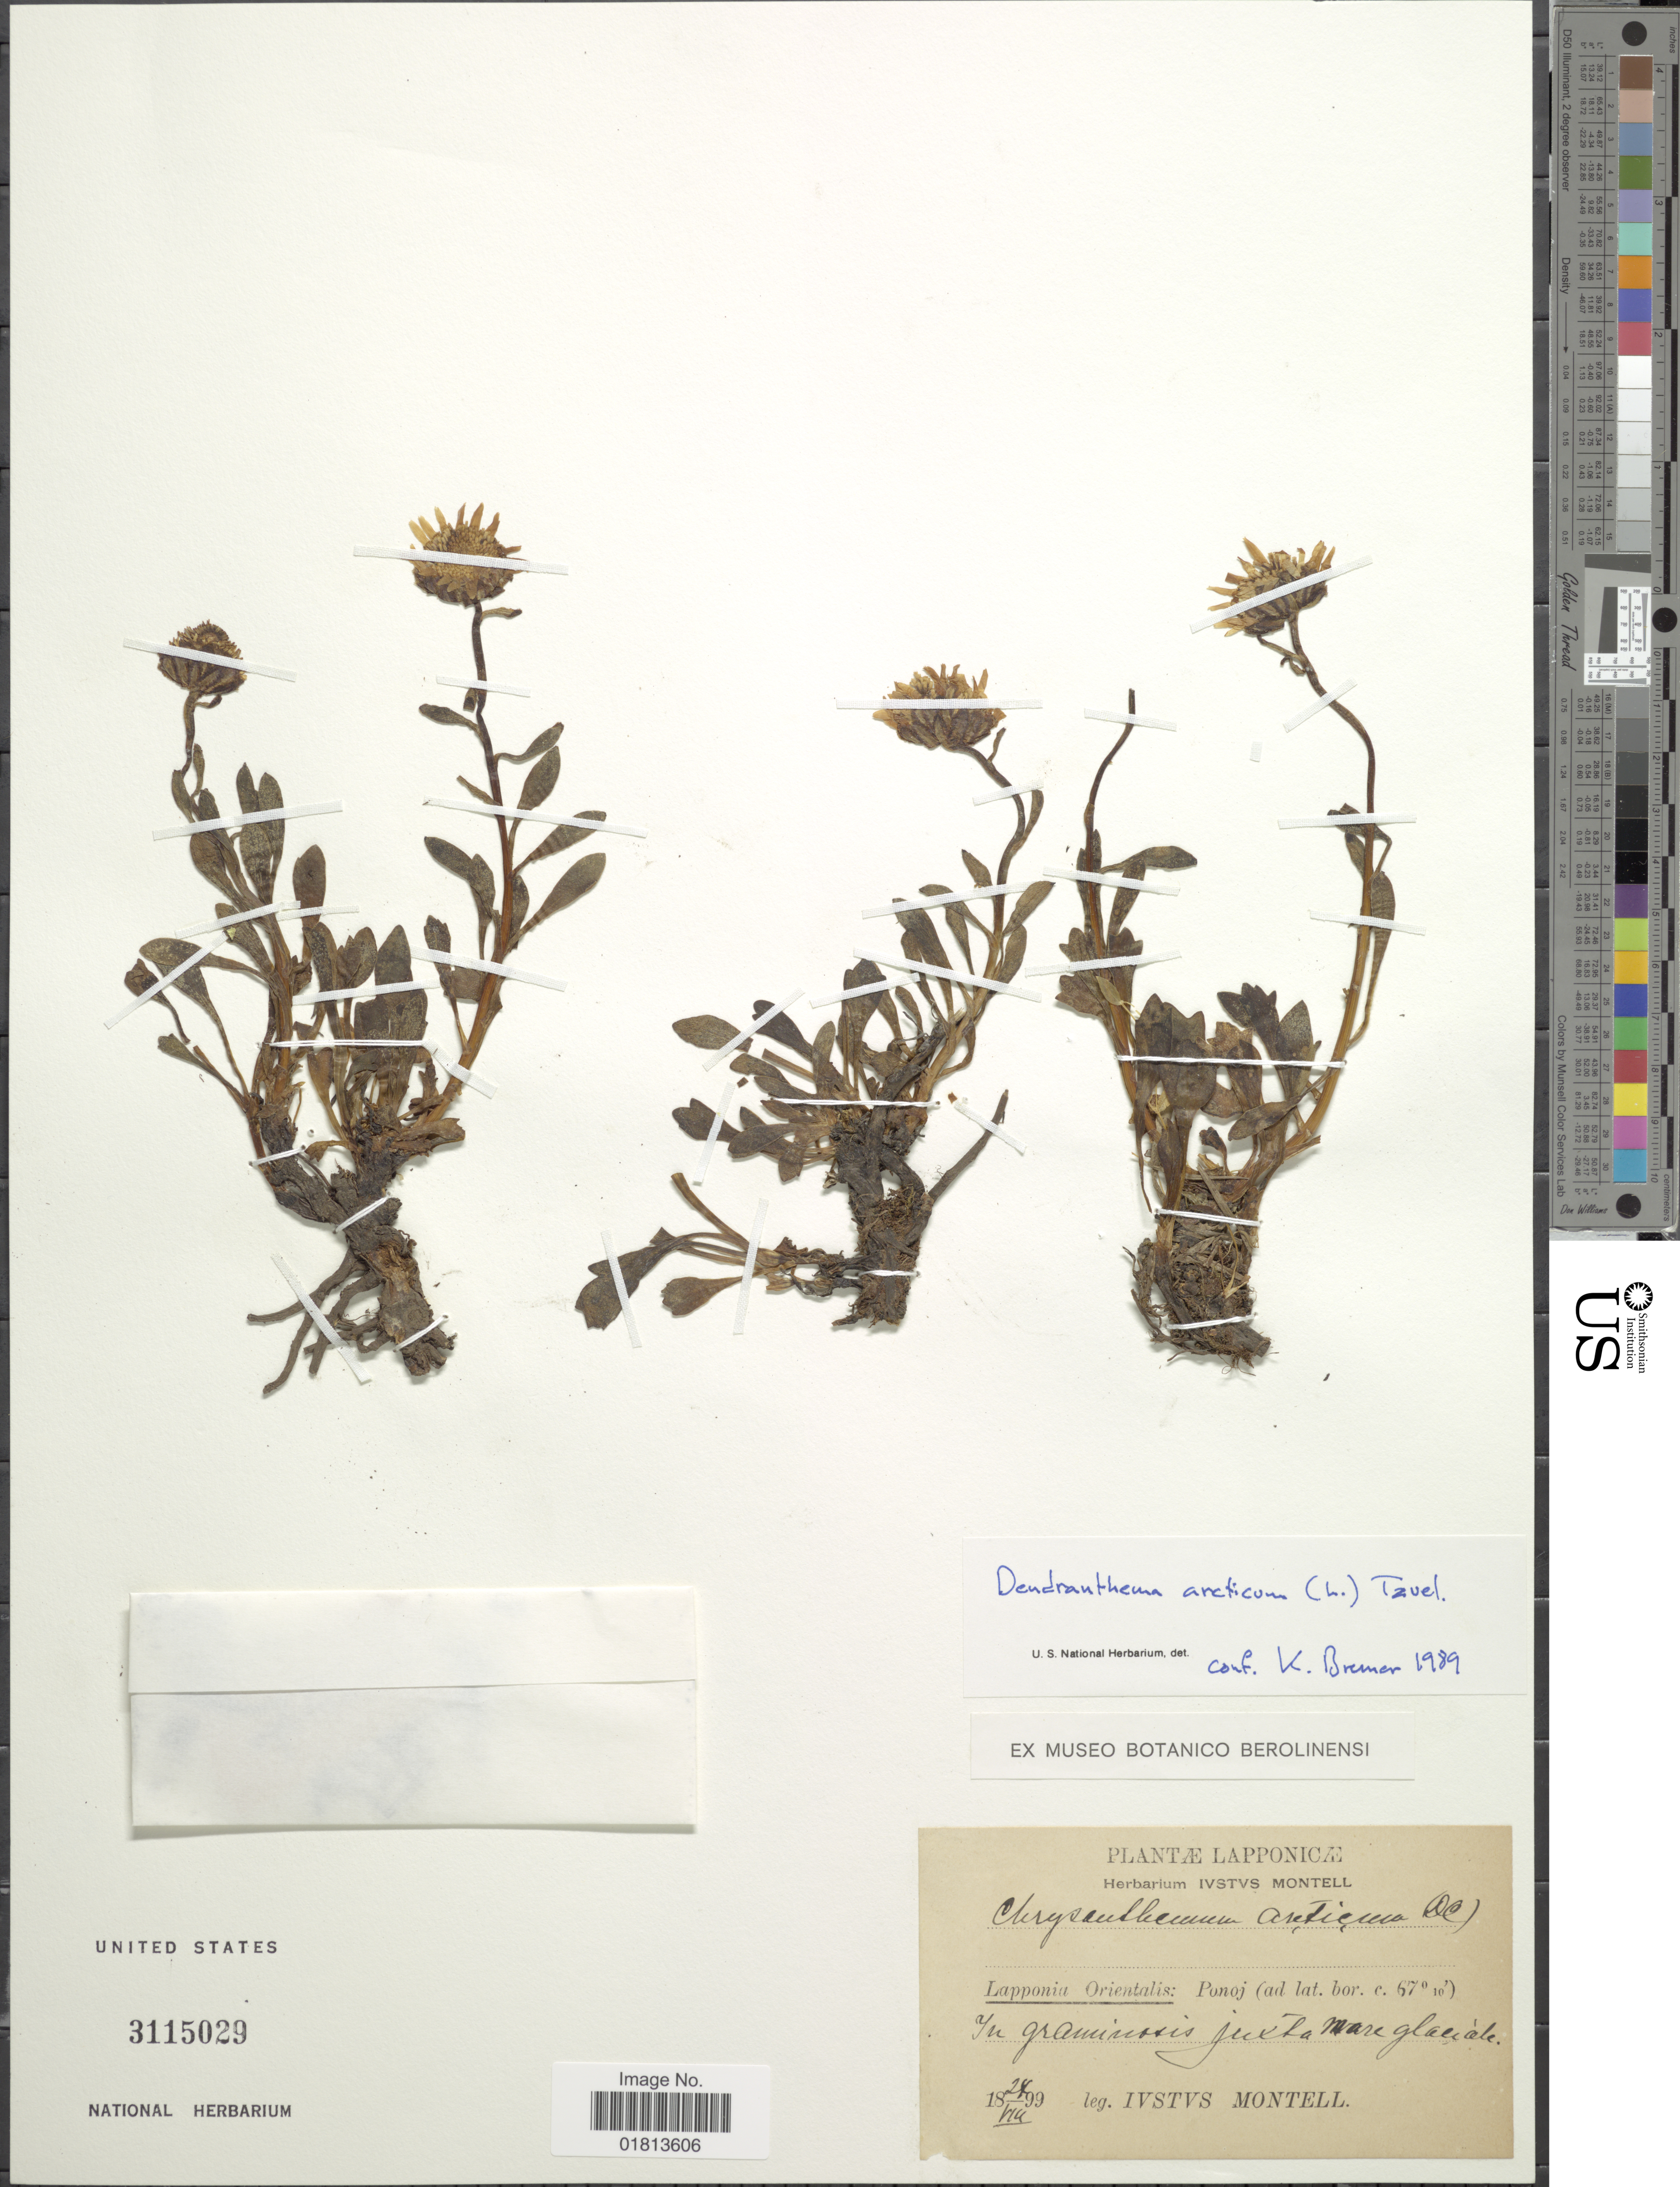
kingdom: Plantae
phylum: Tracheophyta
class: Magnoliopsida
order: Asterales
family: Asteraceae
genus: Dendranthema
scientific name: Dendranthema arcticum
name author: (L.) Tzvelev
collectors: I. Montell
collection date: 1899-08-24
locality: Lapponia Orientalis: Ponoj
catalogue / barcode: US 3115029